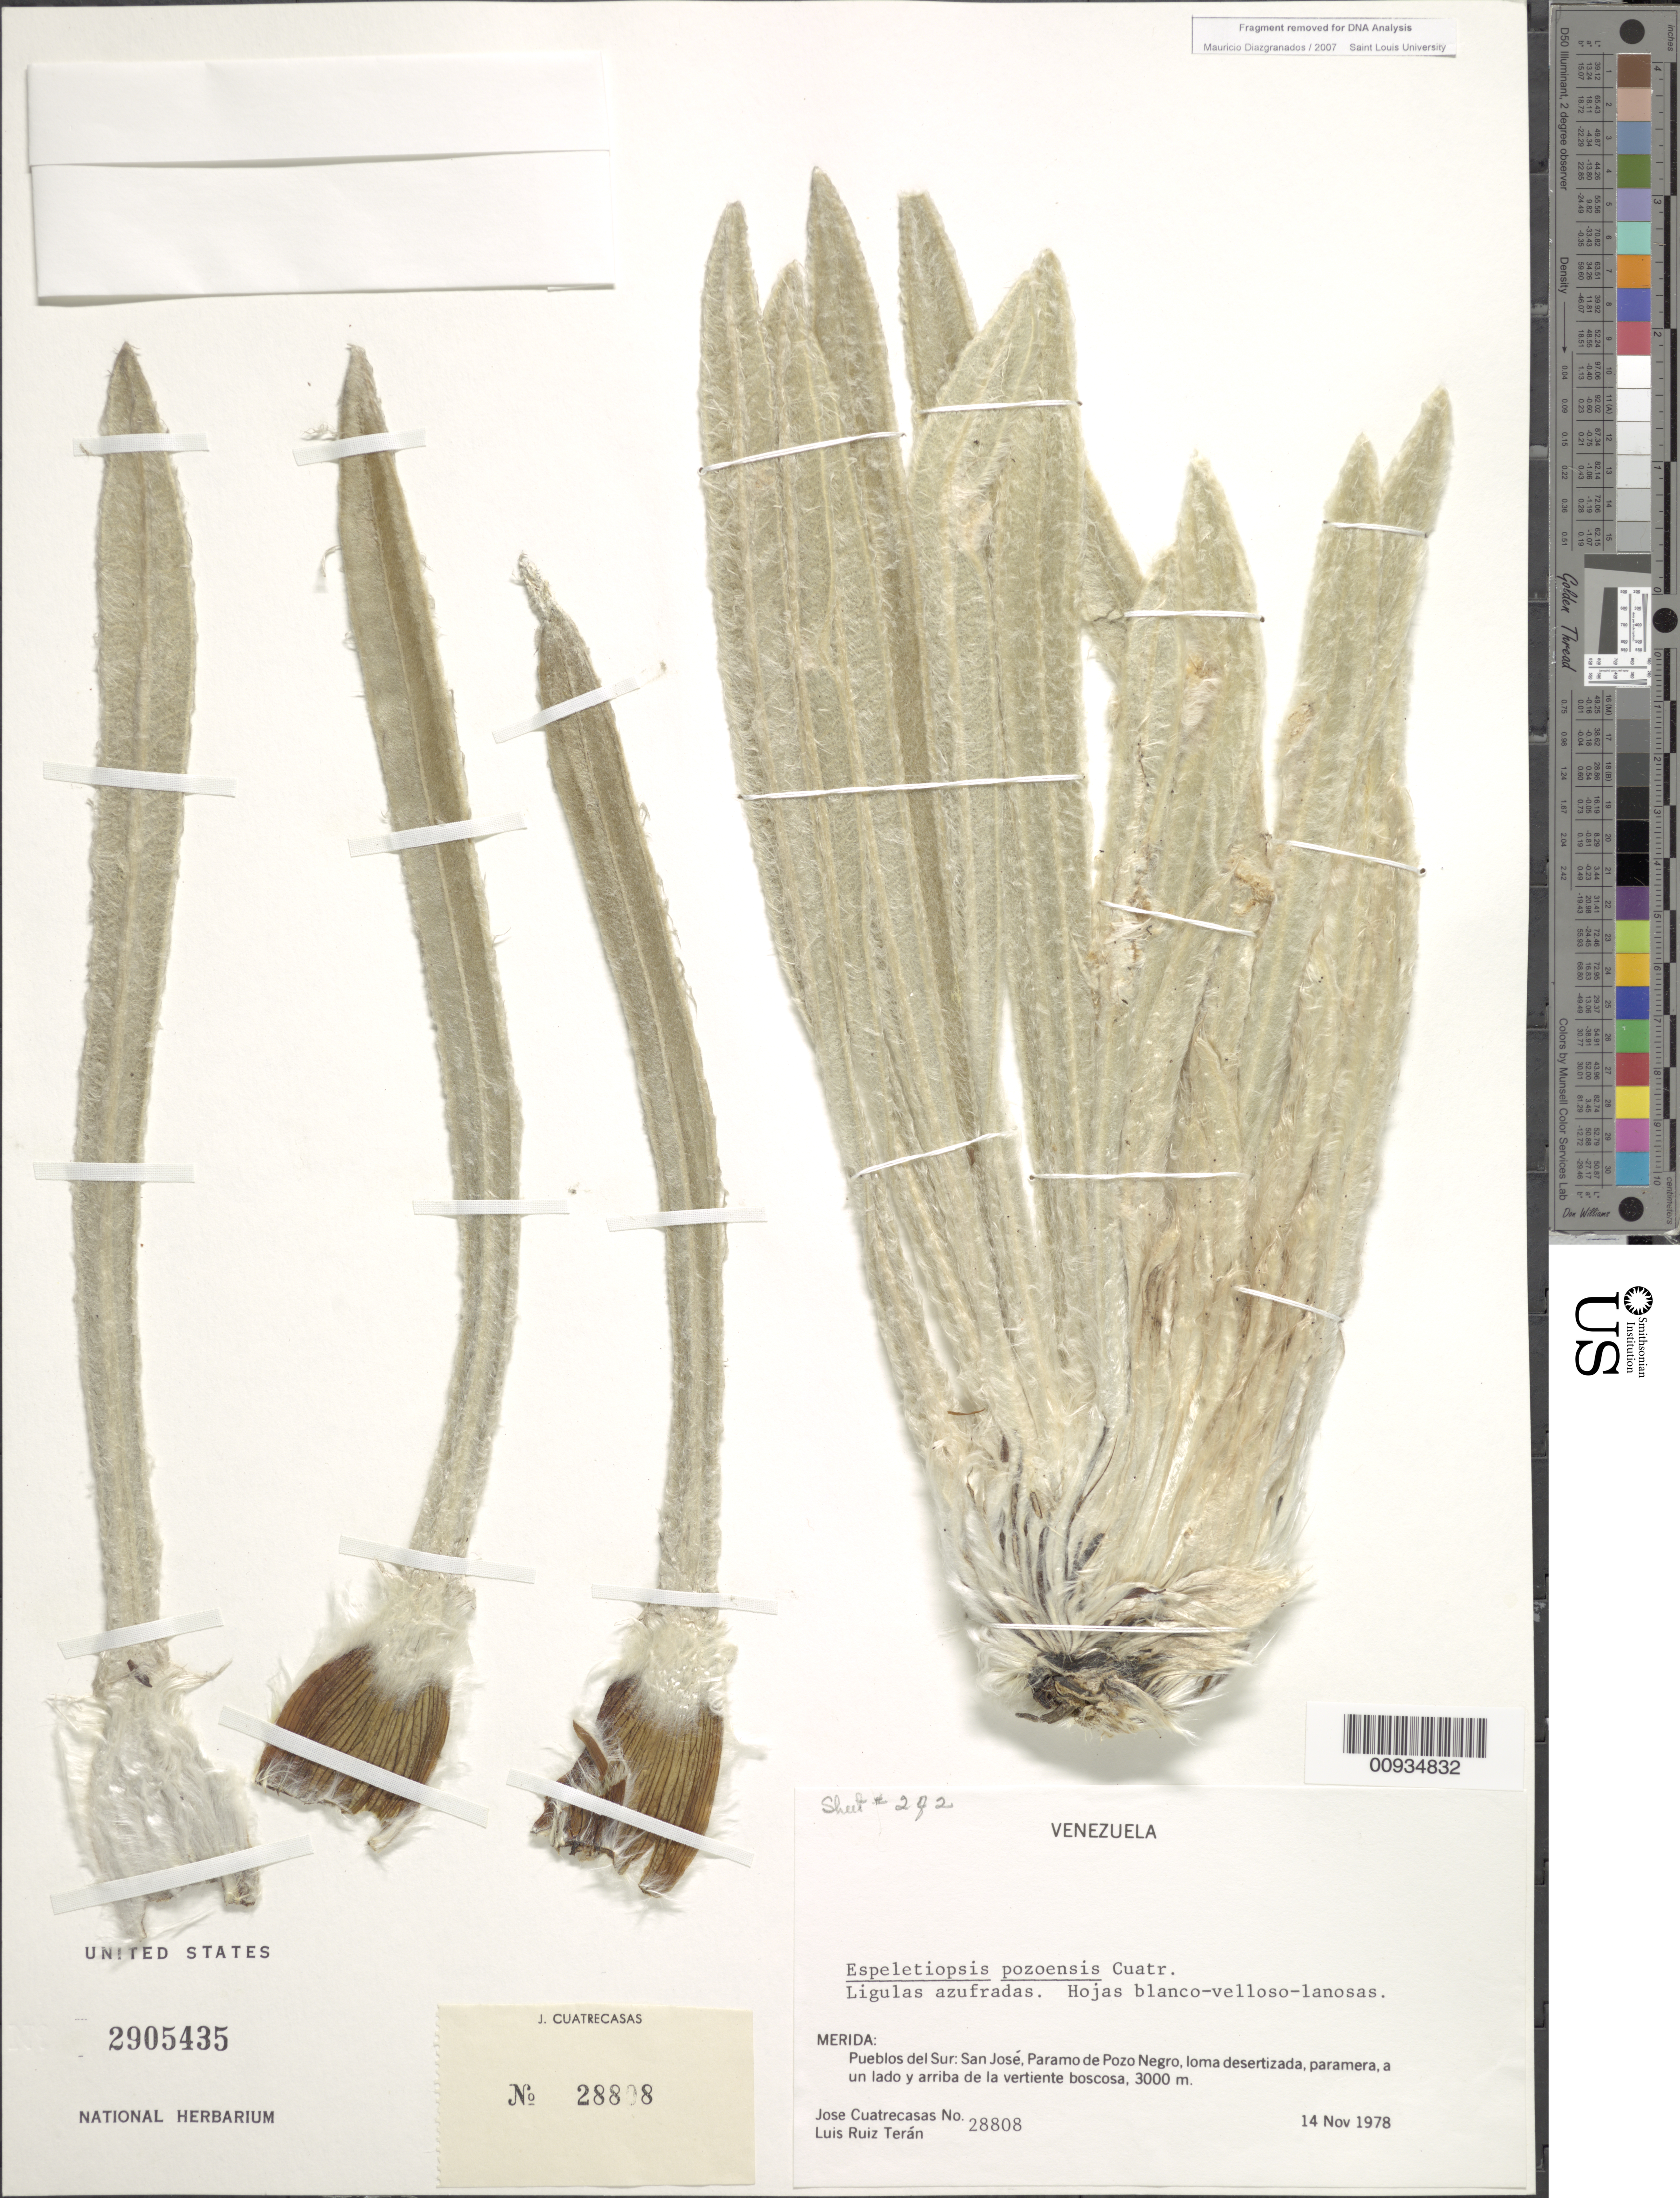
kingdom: Plantae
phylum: Tracheophyta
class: Magnoliopsida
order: Asterales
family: Asteraceae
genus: Espeletiopsis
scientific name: Espeletiopsis pozoensis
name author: (Cuatrec.) Cuatrec.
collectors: J. Cuatrecasas & L. Teran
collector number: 28808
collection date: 1978-11-14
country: Venezuela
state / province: Mérida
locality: Pueblos del Sur, San Jose, Paramo de Pozo Negro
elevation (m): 3000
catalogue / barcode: US 2905435